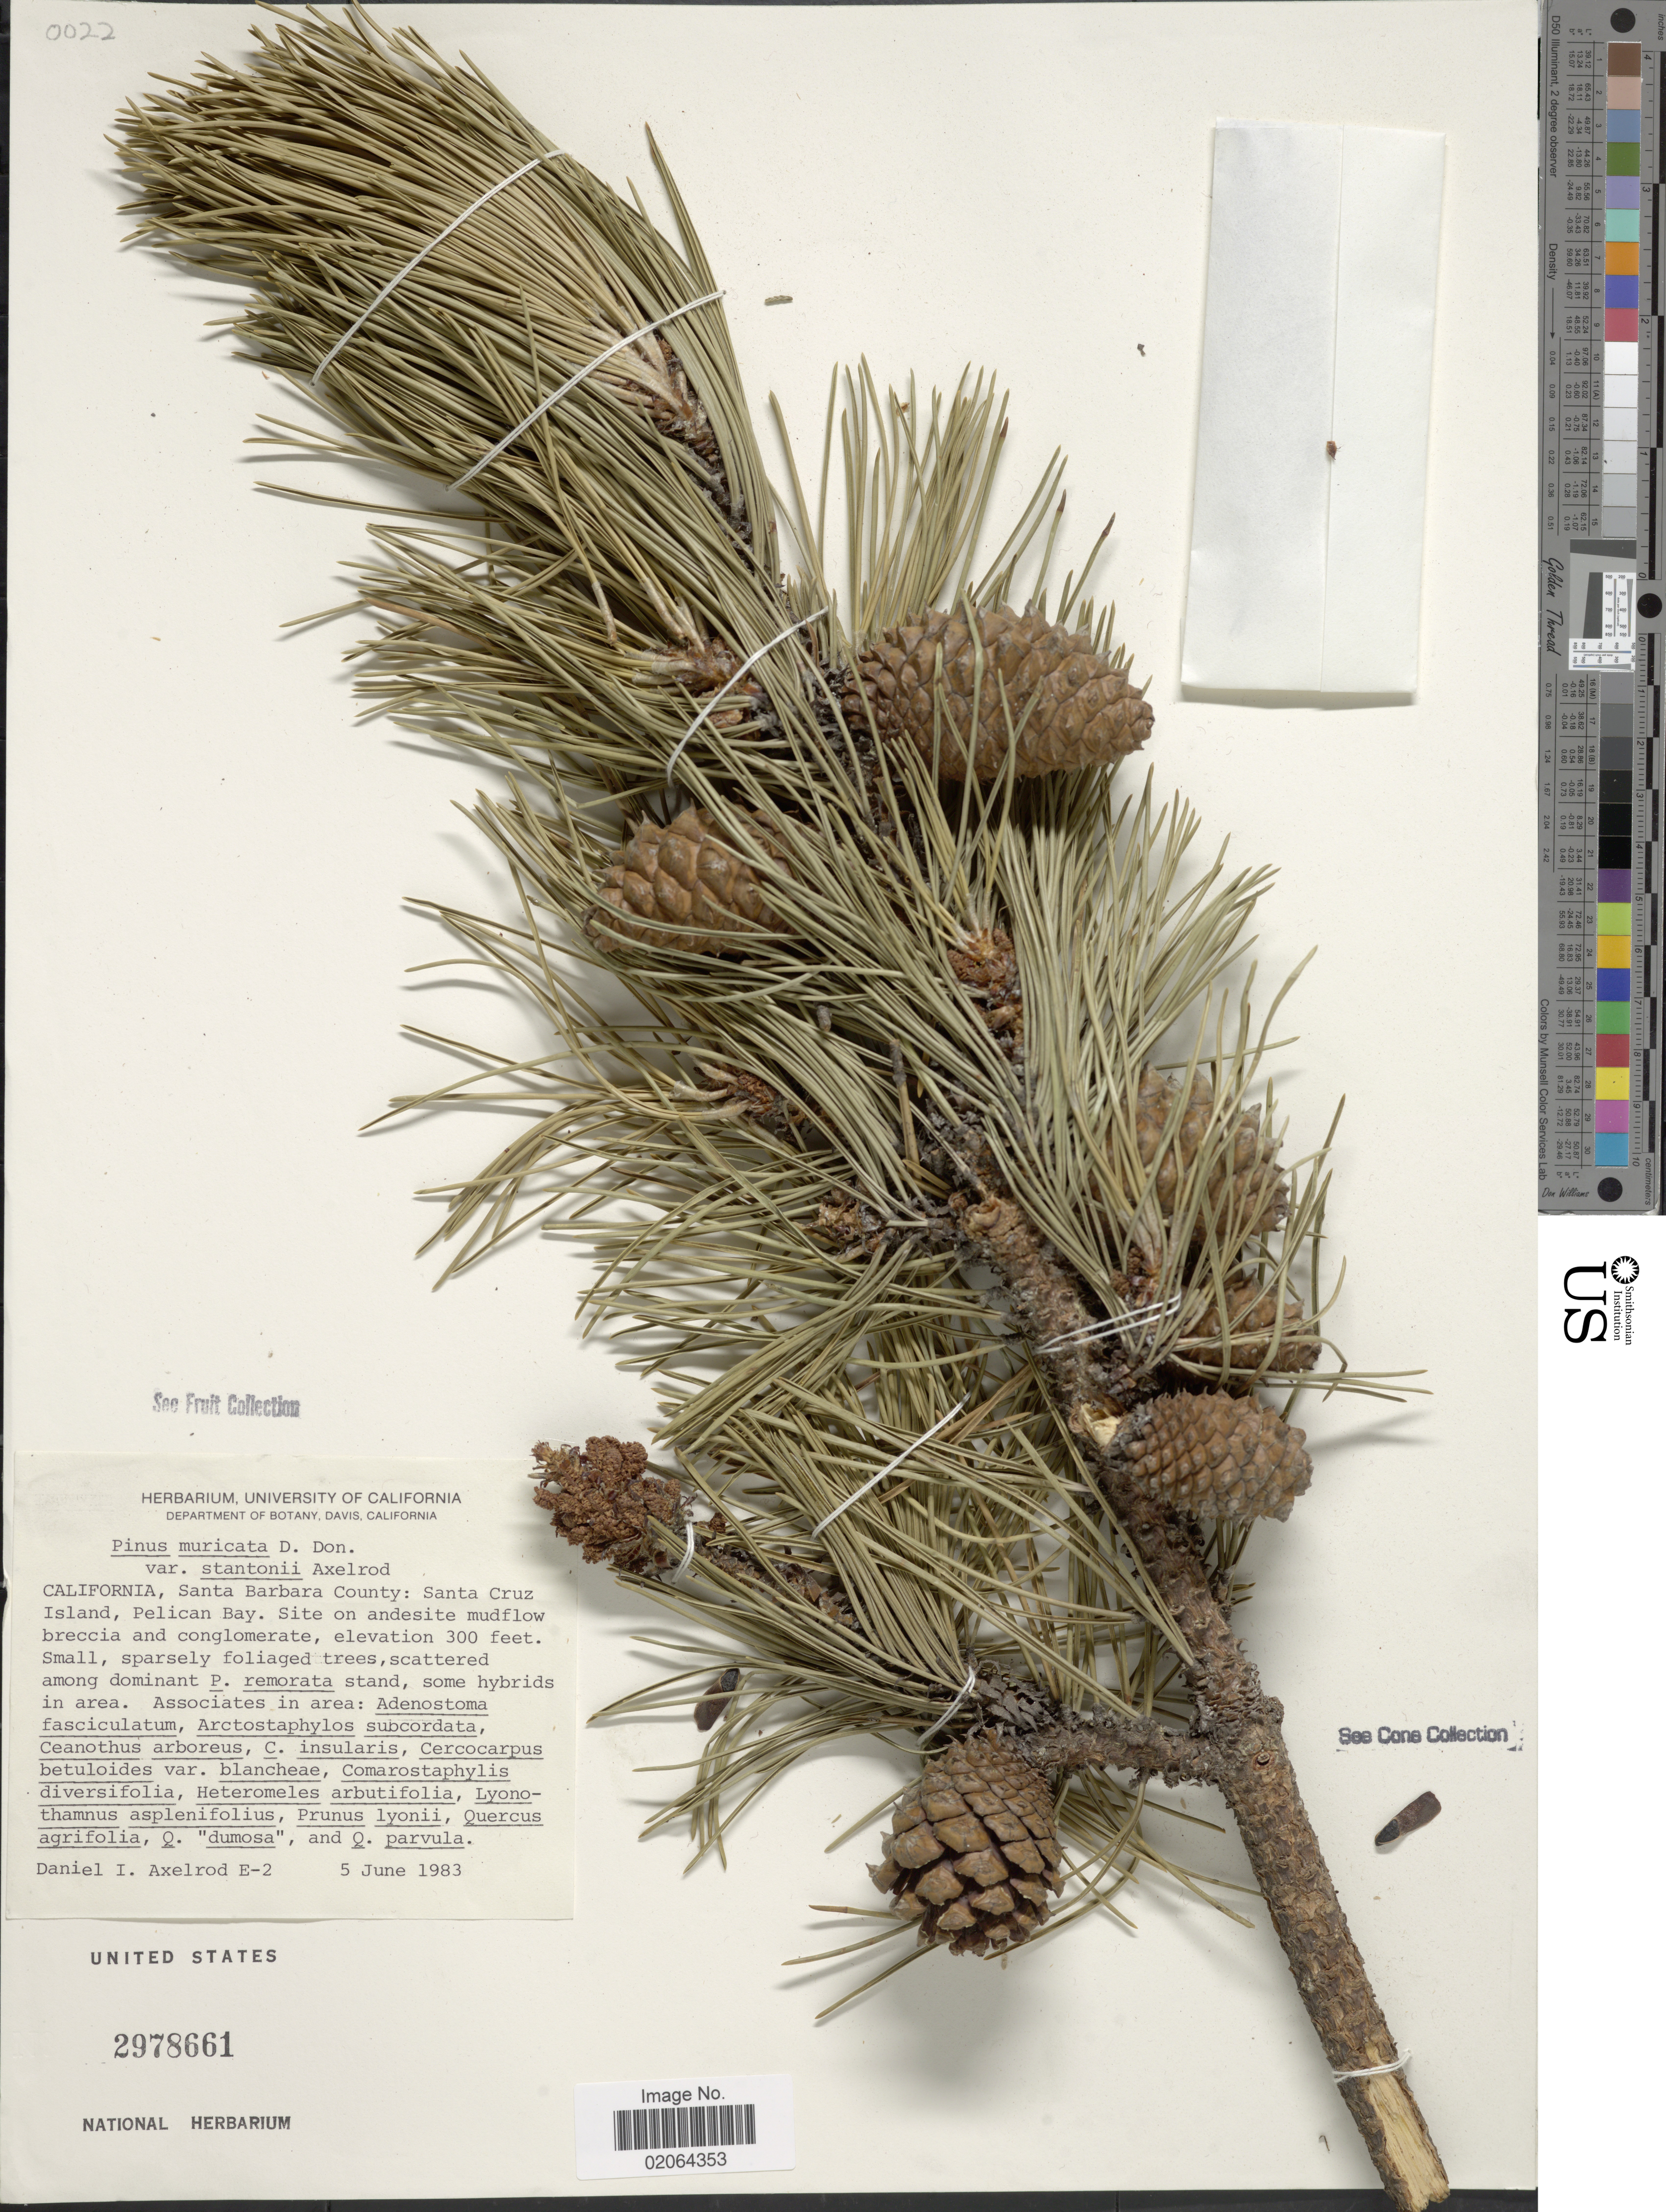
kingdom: Plantae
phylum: Tracheophyta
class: Pinopsida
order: Pinales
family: Pinaceae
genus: Pinus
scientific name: Pinus muricata var. stantonii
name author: Axelrod ex Farjon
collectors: D. Axelrod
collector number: E-2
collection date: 1983-06-05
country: United States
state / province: California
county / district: Santa Barbara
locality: California, Santa Barbara CountyL Santa Cruz Island, Pelican Bay.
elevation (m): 91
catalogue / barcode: US 2978661